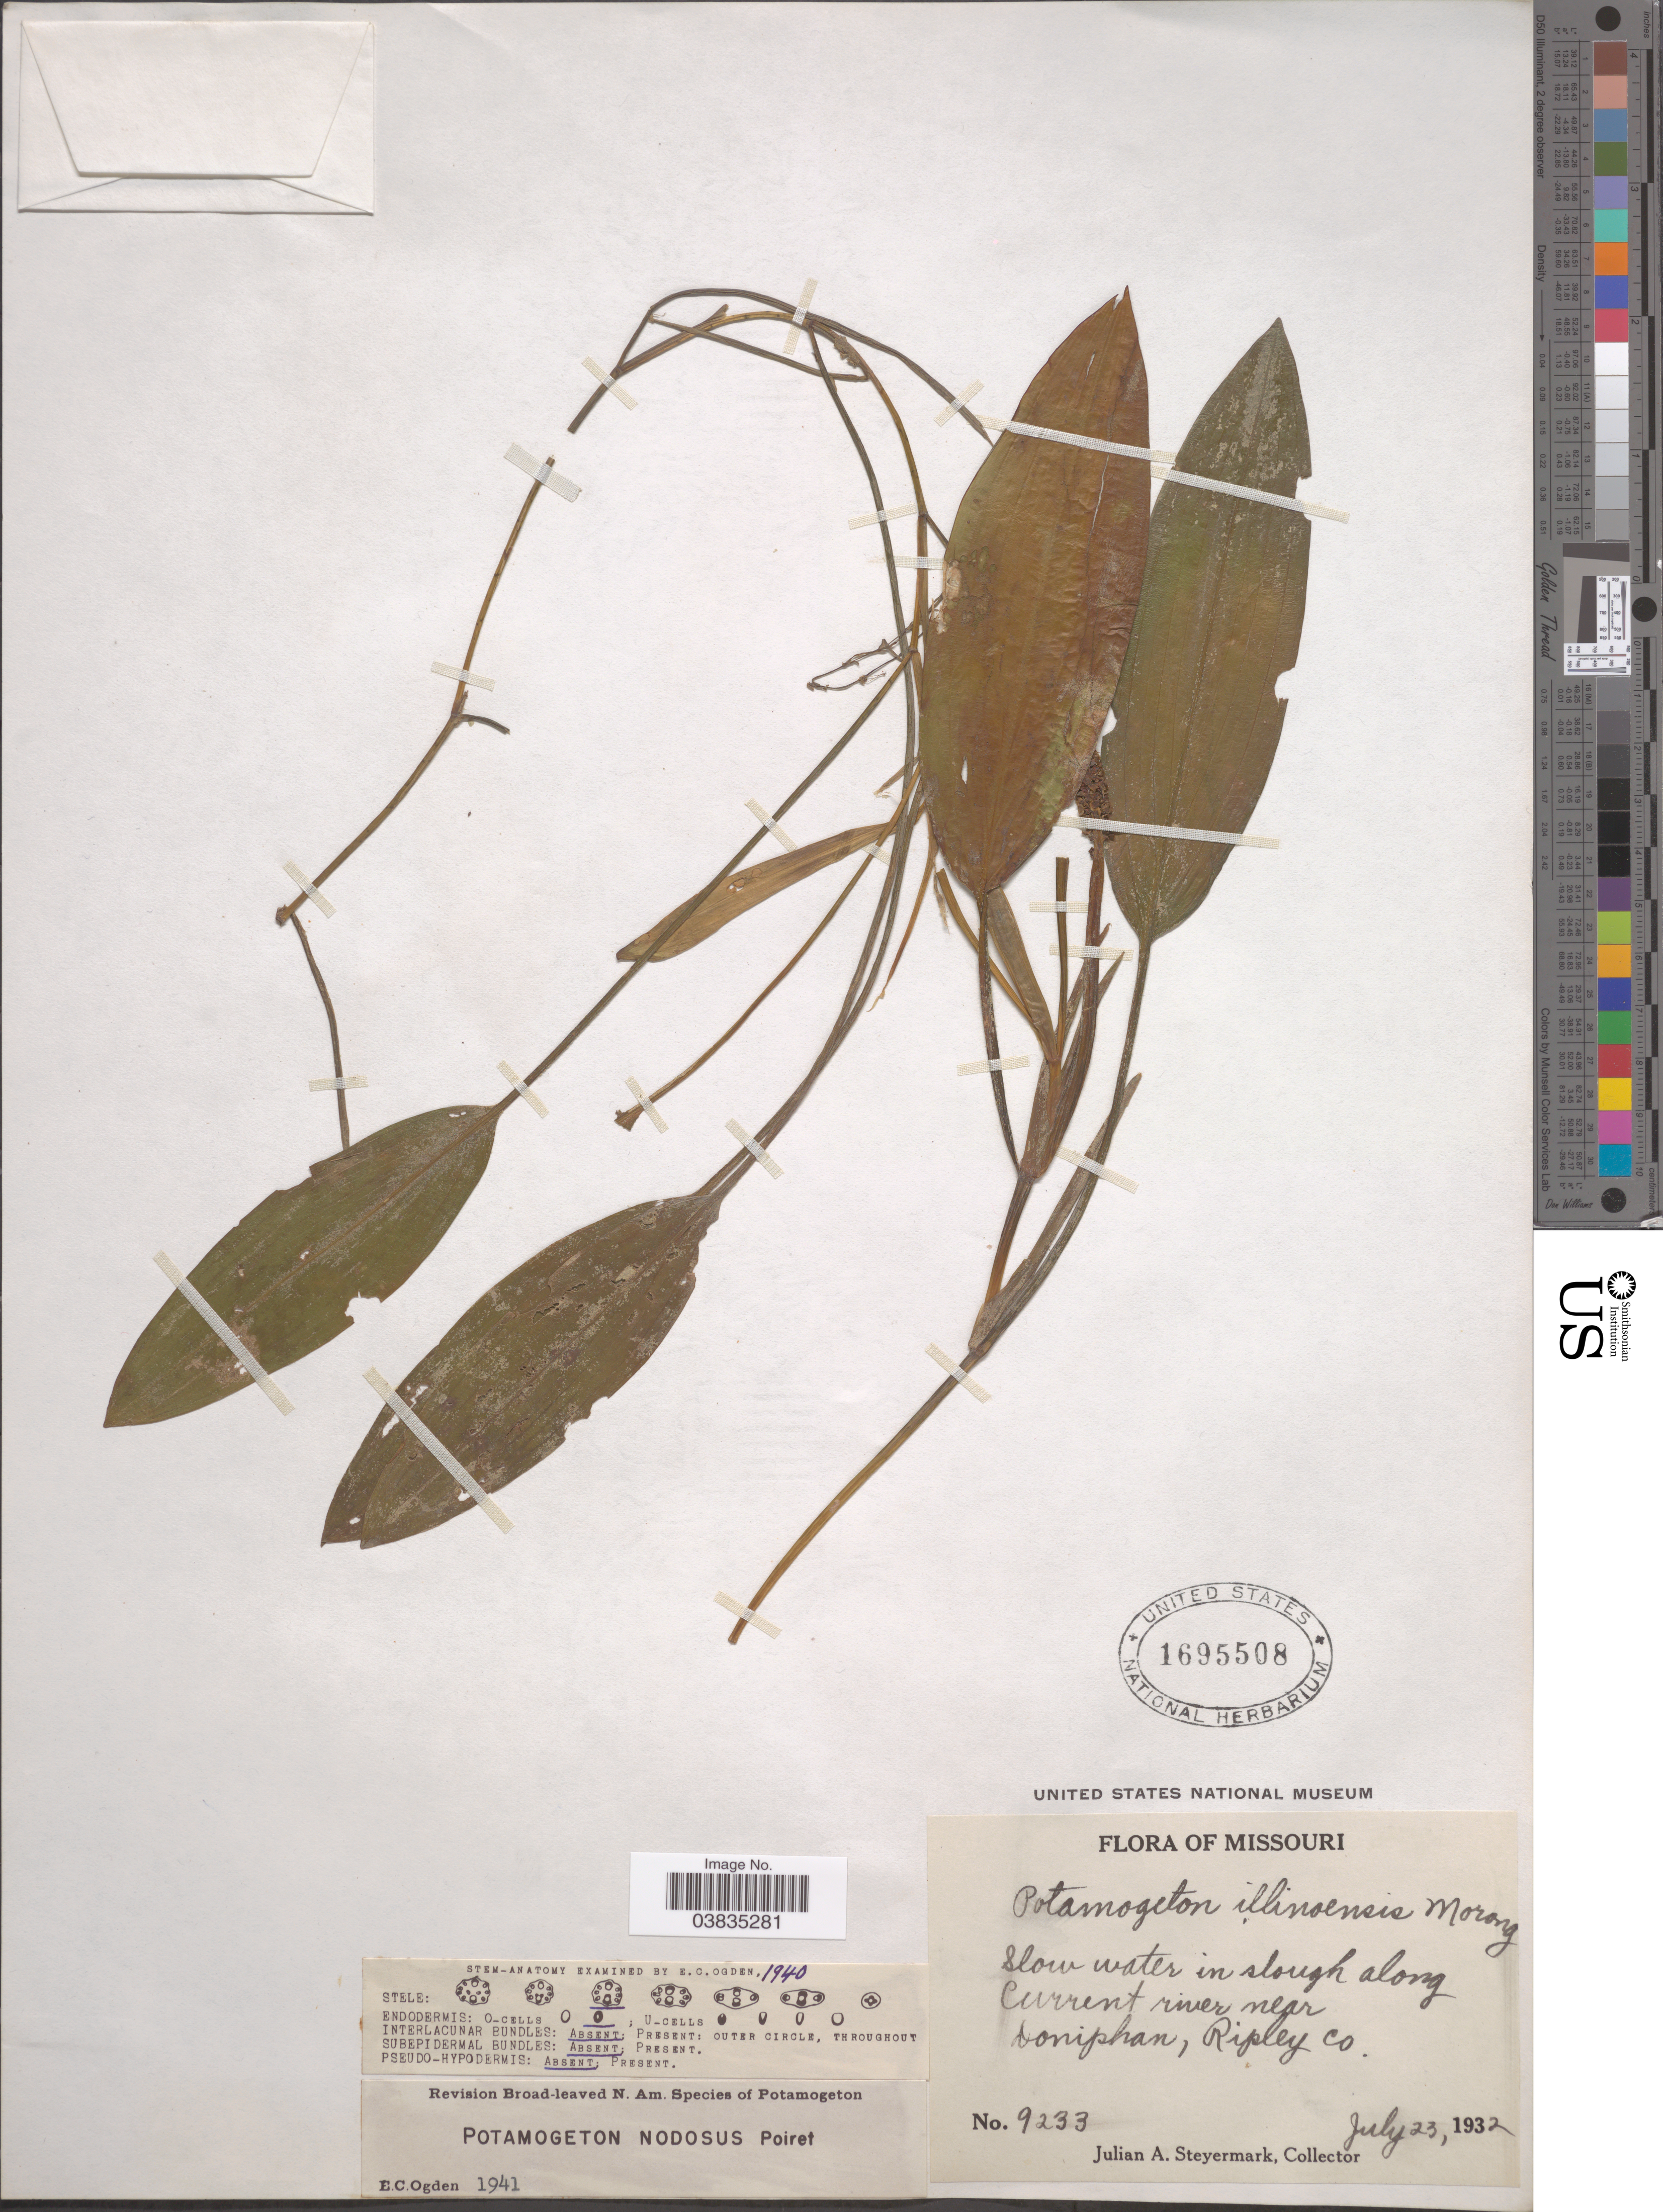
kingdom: Plantae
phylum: Tracheophyta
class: Liliopsida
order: Alismatales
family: Potamogetonaceae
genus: Potamogeton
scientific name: Potamogeton nodosus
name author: Poir.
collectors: J. Steyermark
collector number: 9233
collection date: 1932-07-23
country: United States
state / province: Missouri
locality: Along Current river near Doniphan, Ripley Co.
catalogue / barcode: US 1695508